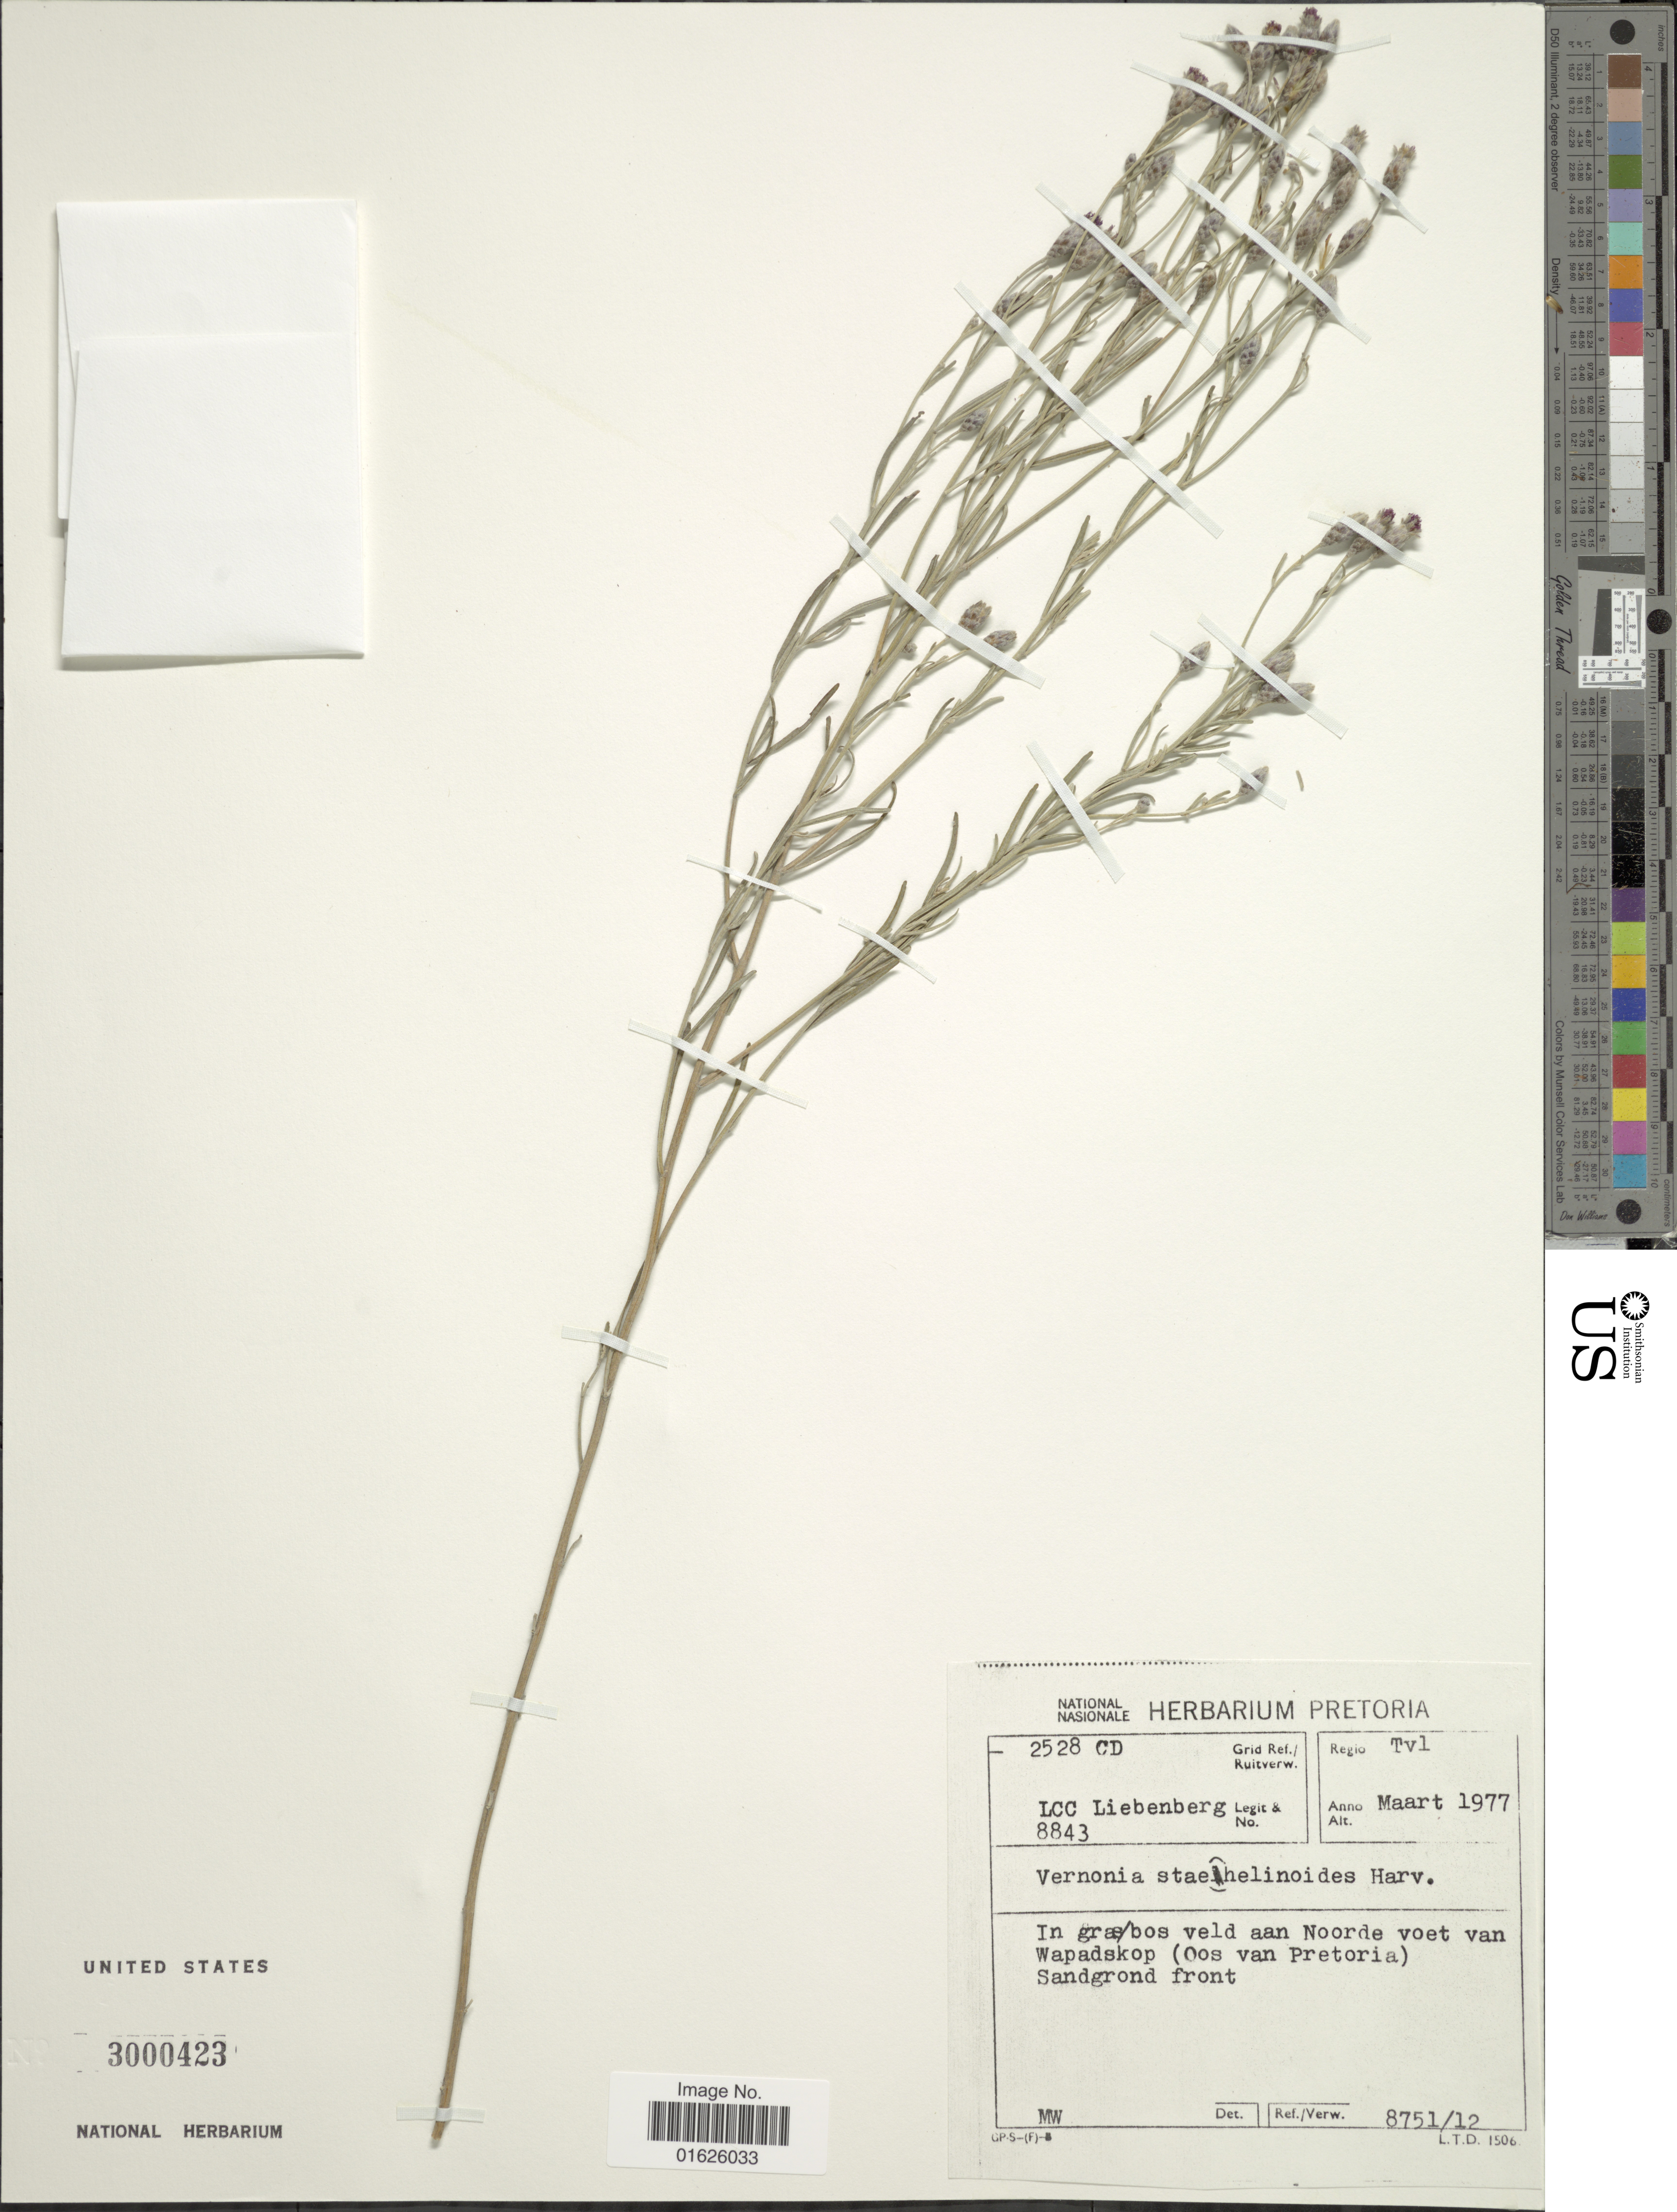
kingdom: Plantae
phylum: Tracheophyta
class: Magnoliopsida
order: Asterales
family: Asteraceae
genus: Oocephala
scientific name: Oocephala stenocephala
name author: (Oliv.) H. Rob.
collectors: L. Liebenberg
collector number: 8843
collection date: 1977-03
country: South Africa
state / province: Gauteng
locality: Tvl. in grasbos veld aan Noorde voet van Wapadskop ( Oos van Pretoria ), Sandgrond front.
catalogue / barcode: US 3000423